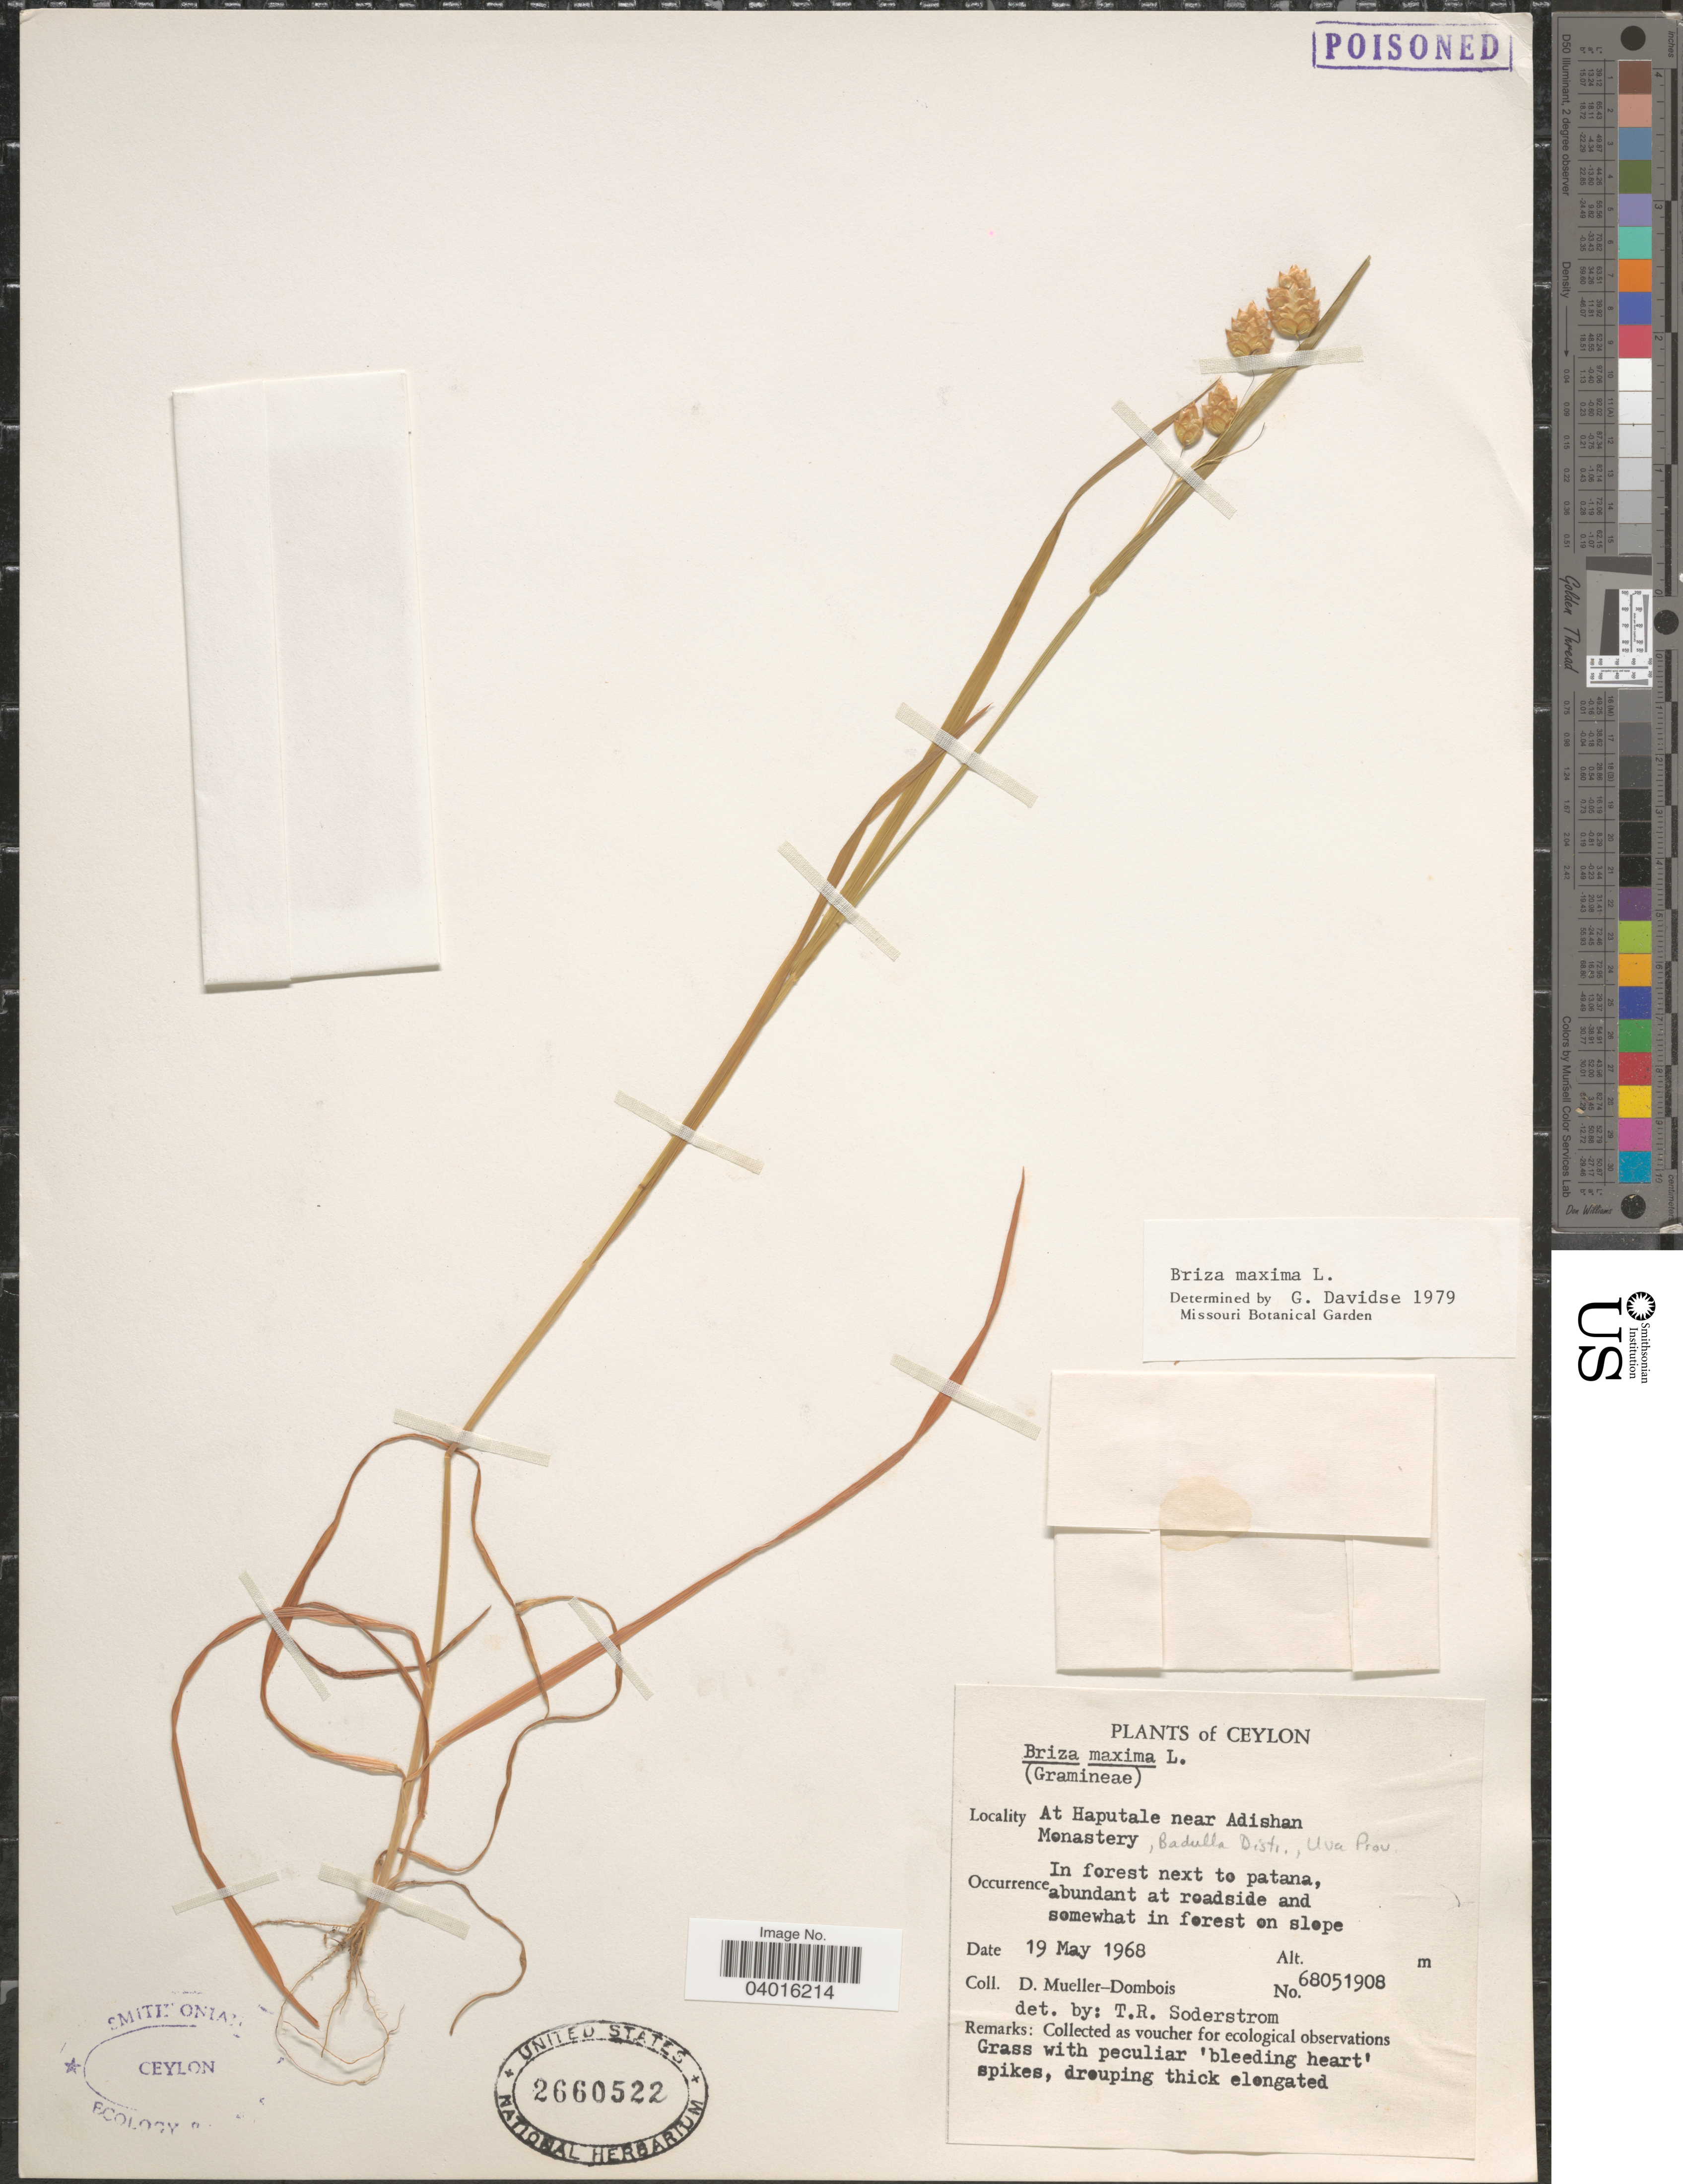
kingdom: Plantae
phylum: Tracheophyta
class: Liliopsida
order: Poales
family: Poaceae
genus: Briza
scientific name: Briza maxima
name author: L.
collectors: D. Mueller-Dombois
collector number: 68051908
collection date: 1968-05-19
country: Sri Lanka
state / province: Uva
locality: Ceylon. At Haputale near Adishan. Monastery, Badulla Distr.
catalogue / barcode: US 2660522